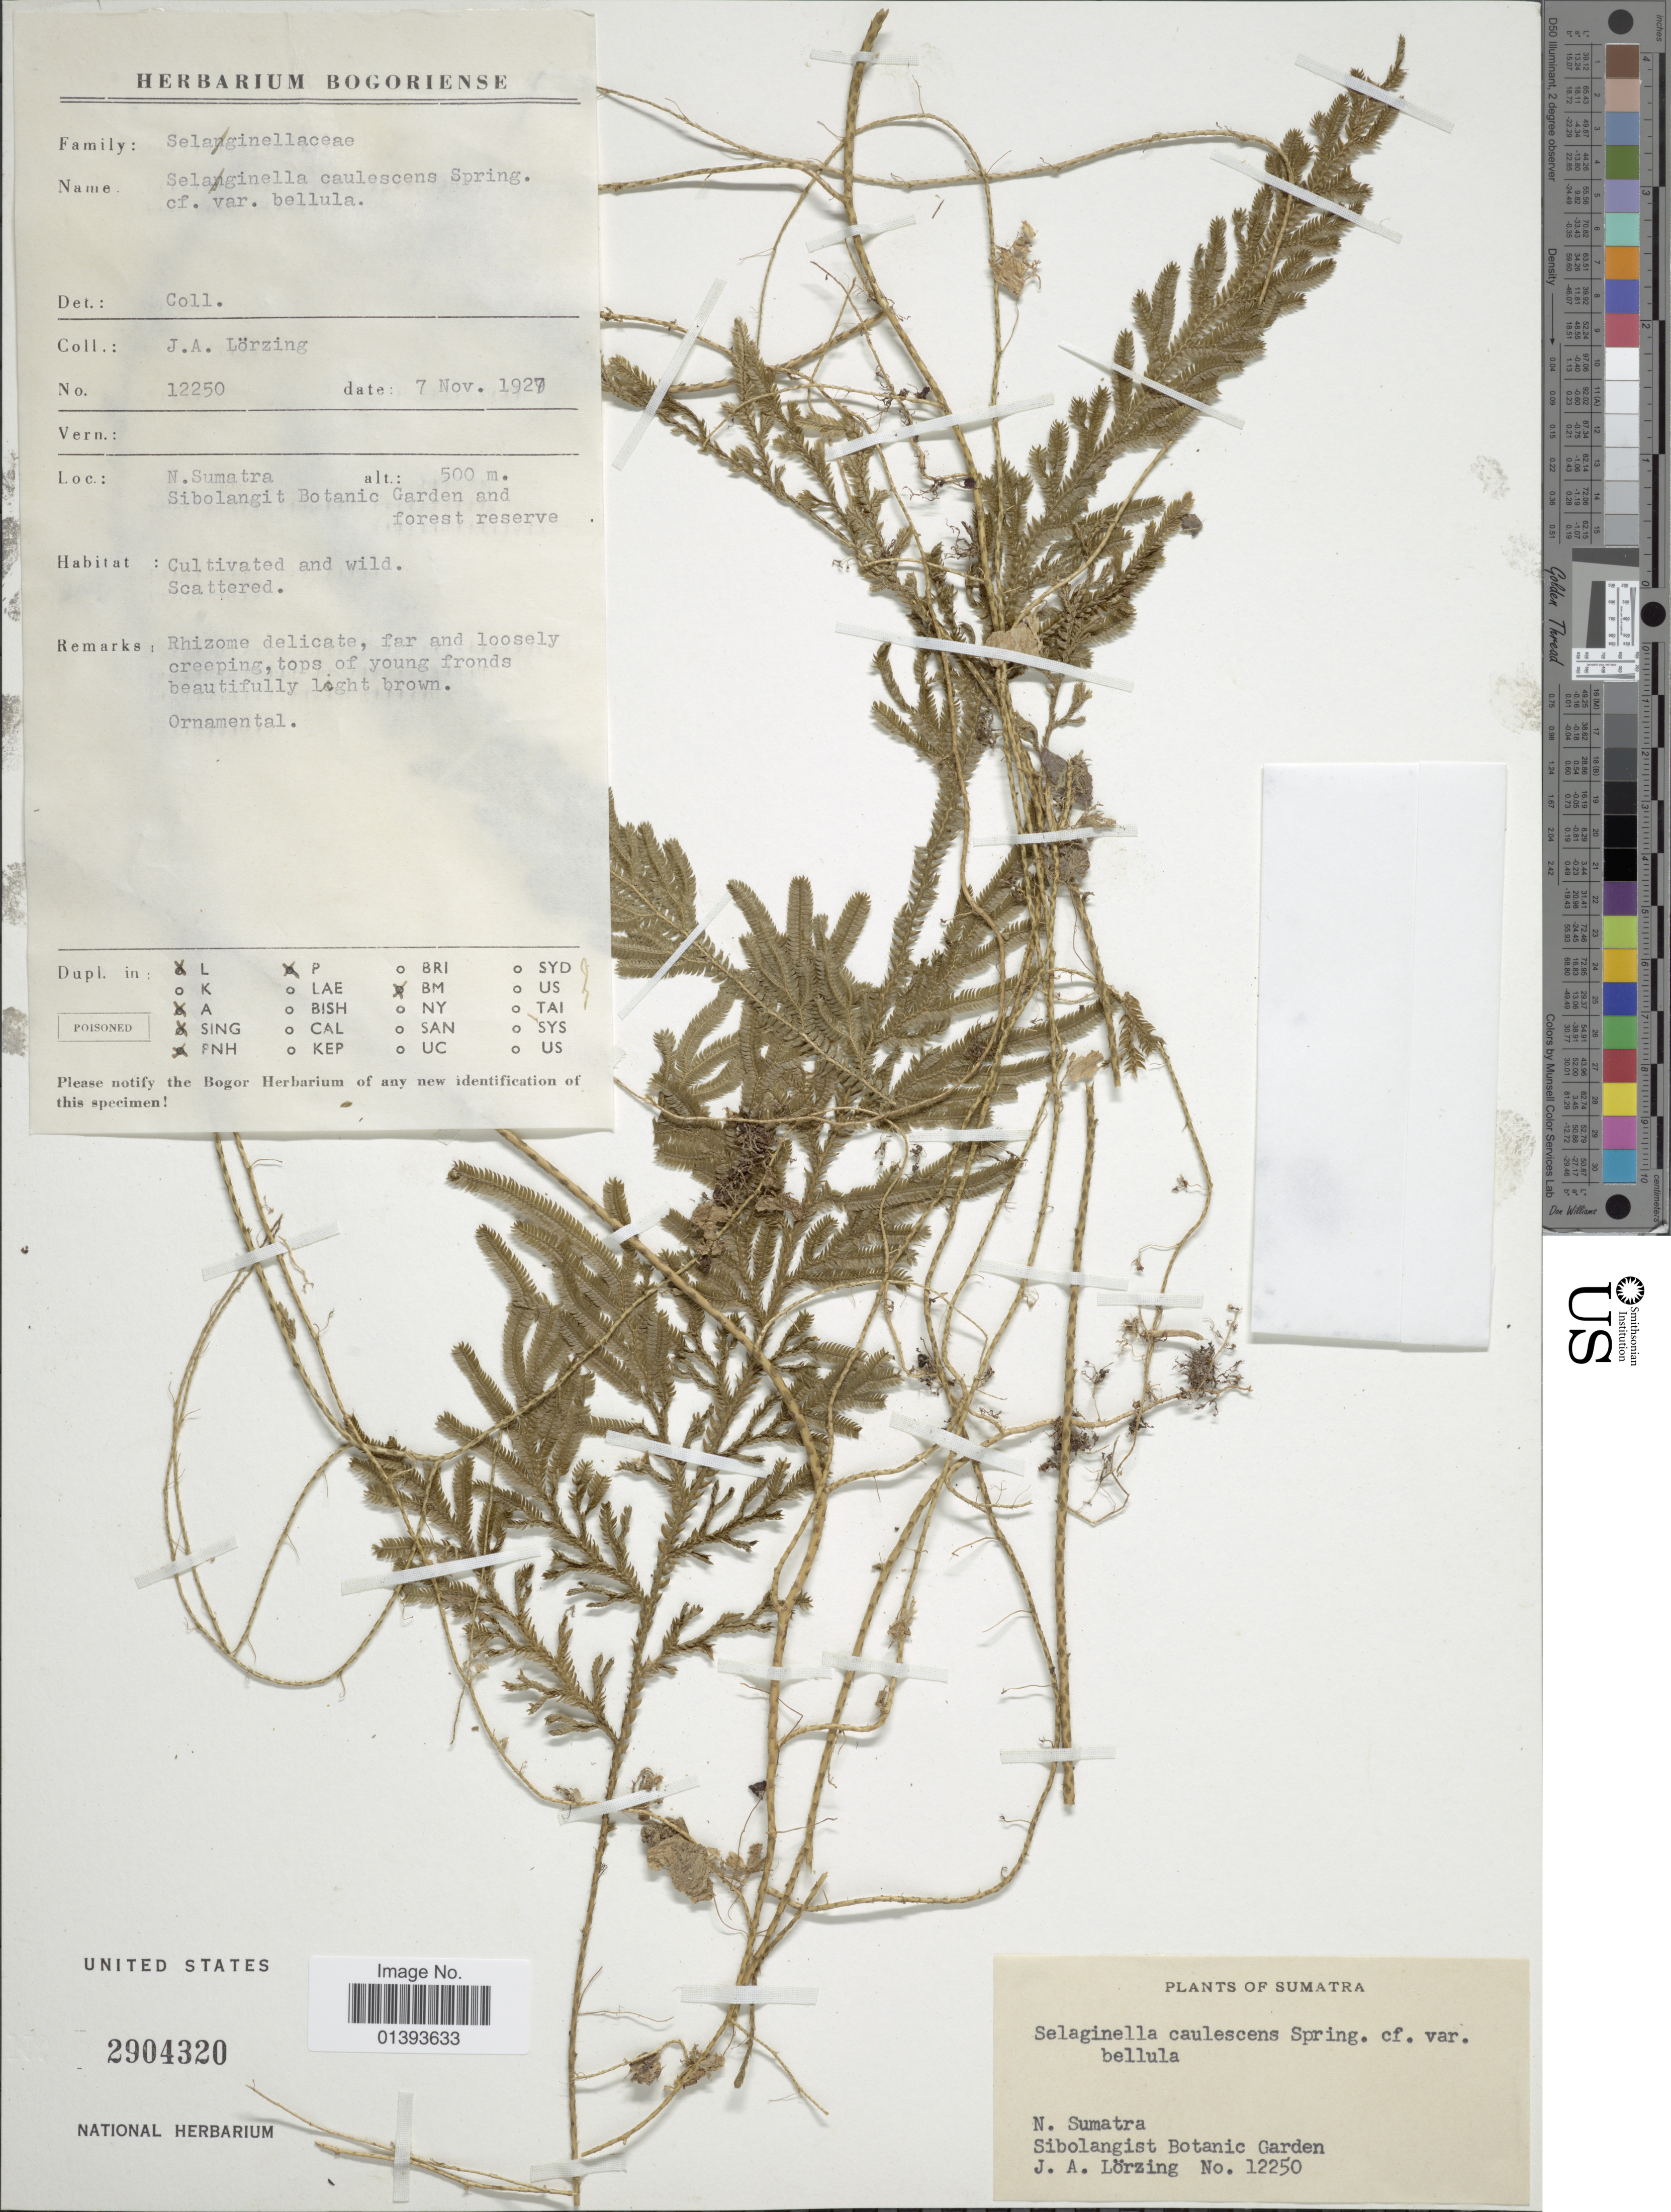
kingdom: Plantae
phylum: Tracheophyta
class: Lycopodiopsida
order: Selaginellales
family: Selaginellaceae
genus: Selaginella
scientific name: Selaginella caulescens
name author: Spring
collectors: J. Lorzing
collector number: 12250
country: Indonesia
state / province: Sumatra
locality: N. Sumatra, Sibolangist botanic garden and forest reserve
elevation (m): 500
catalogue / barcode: US 2904320